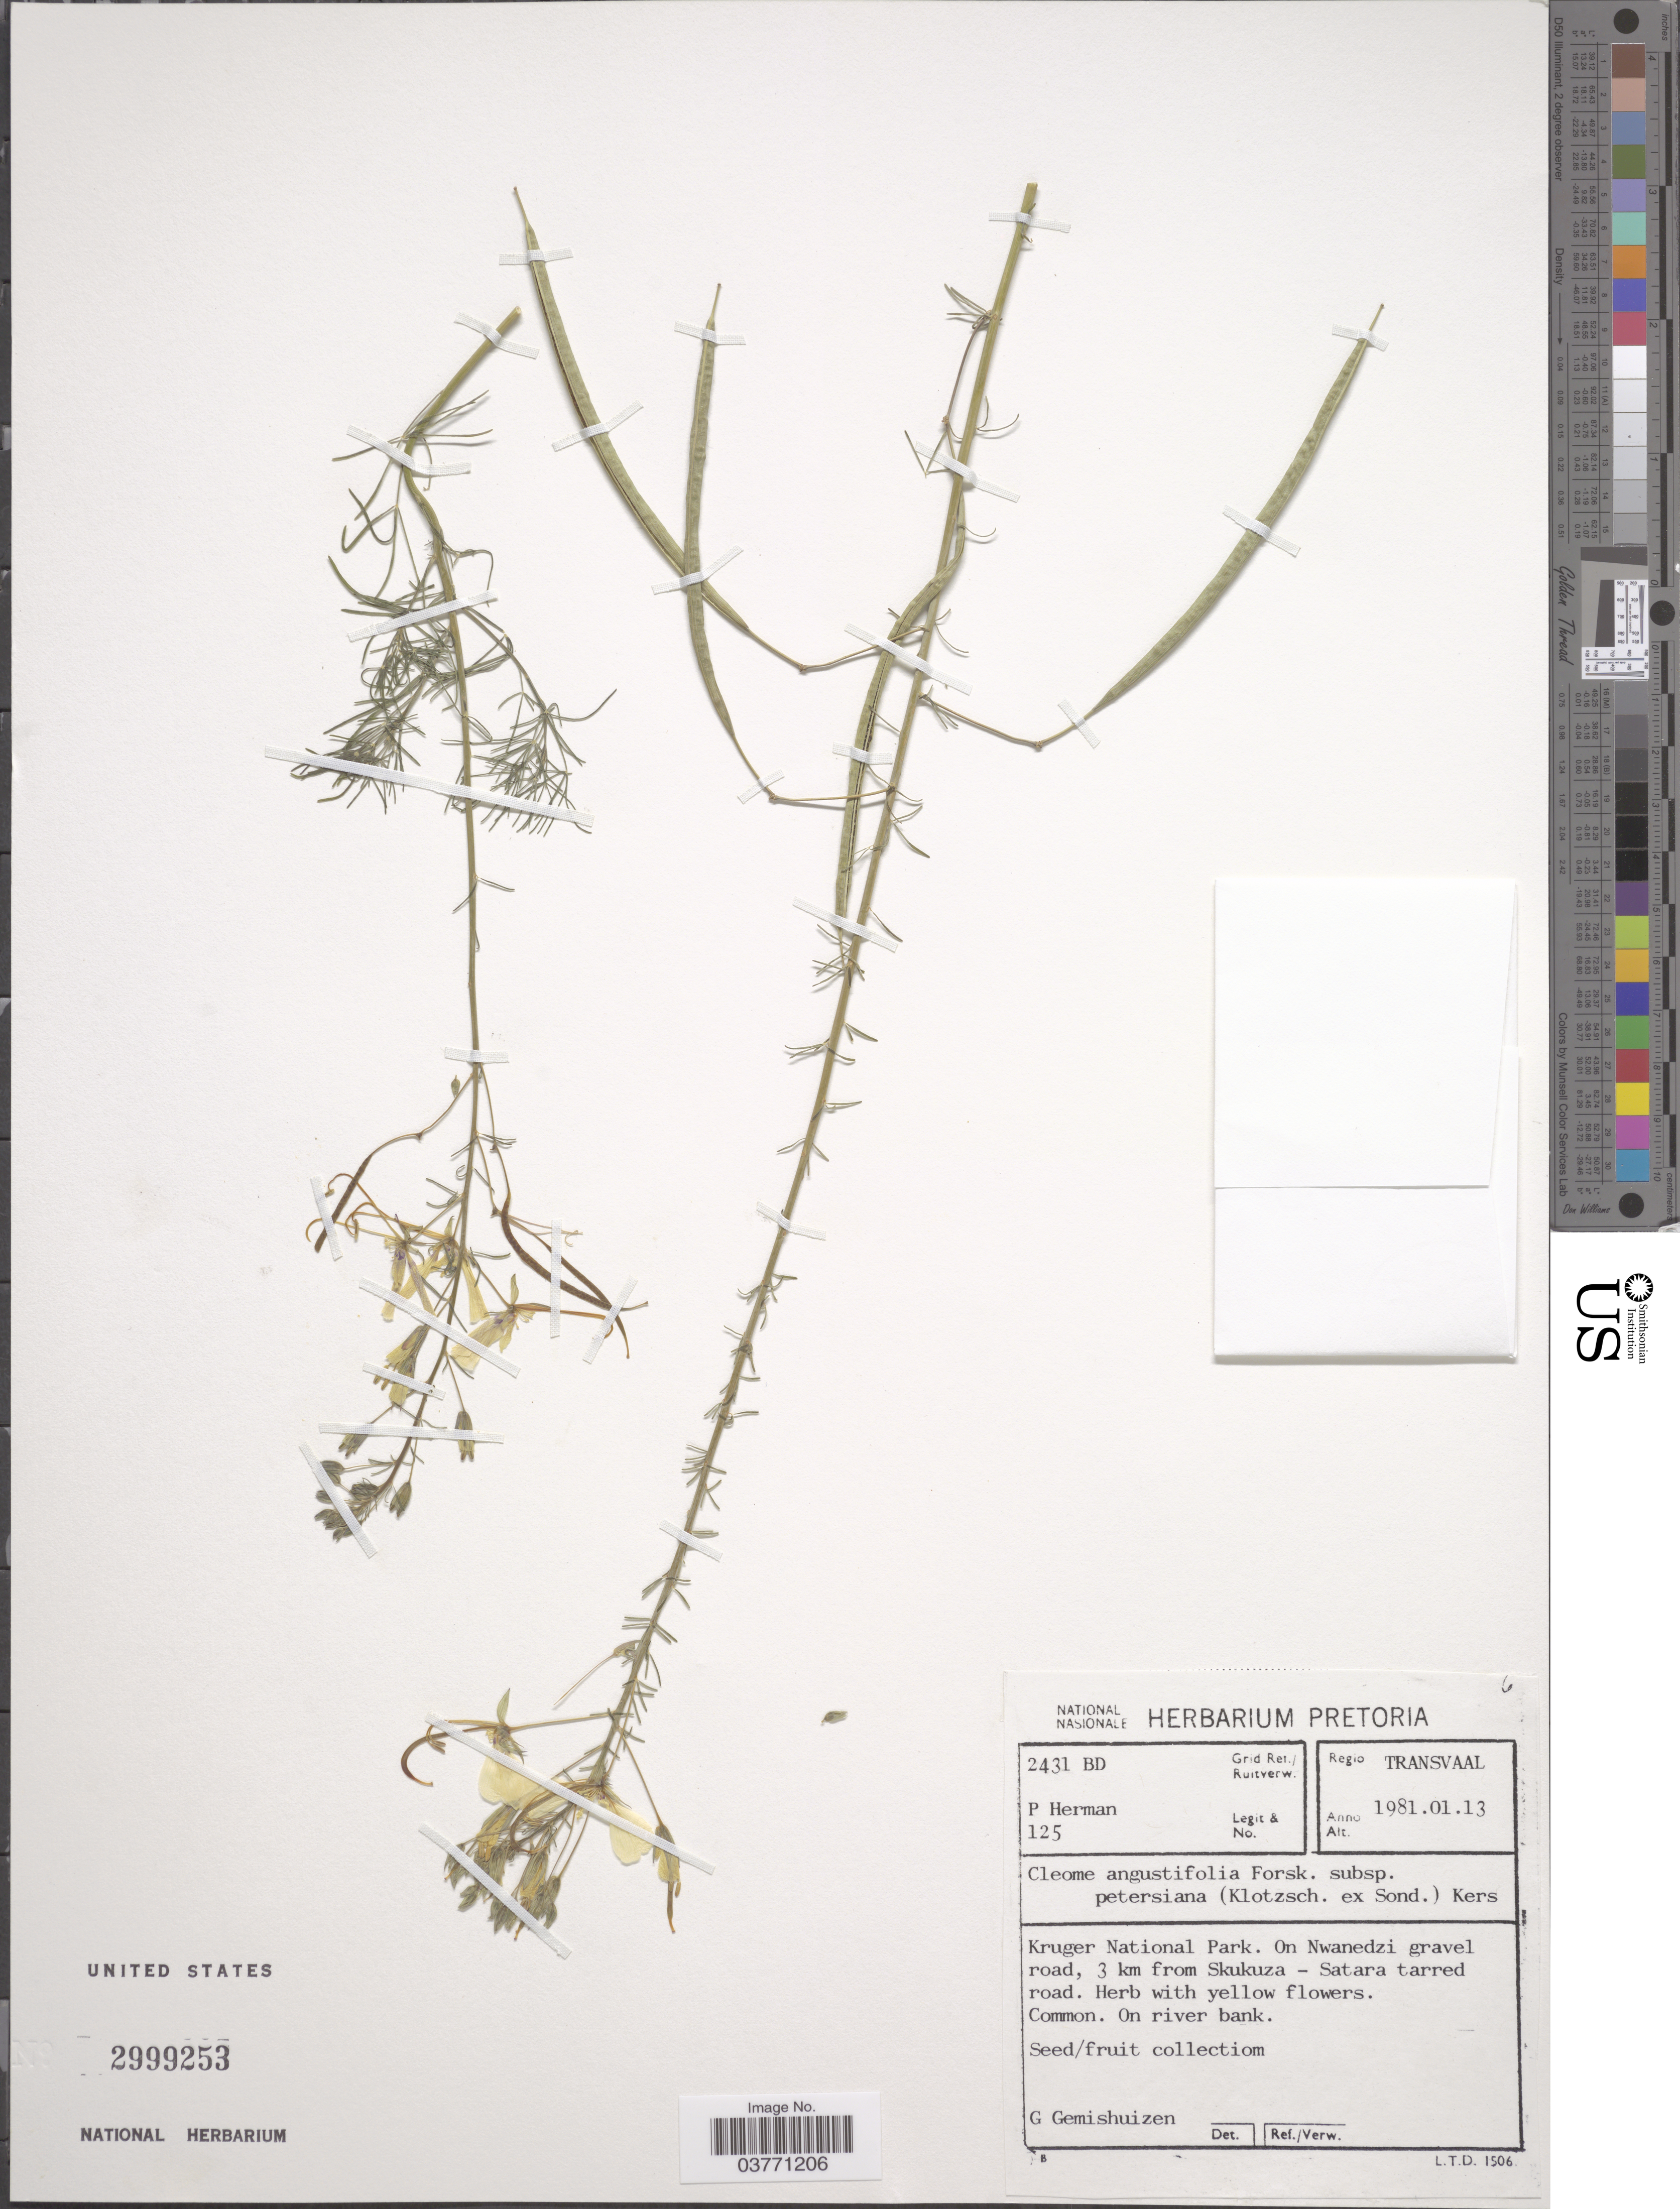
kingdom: Plantae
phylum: Tracheophyta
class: Magnoliopsida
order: Brassicales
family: Cleomaceae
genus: Coalisina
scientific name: Coalisina angustifolia var. petersiana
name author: (Klotzsch) Roalson & J.C. Hall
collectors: P. Herman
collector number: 125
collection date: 1981-01-13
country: South Africa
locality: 2431 BD Grid Ref./ Ruitverw. Regio Transvaal. Kruger National Park. On Nwanedzi gravel road, 3 km from Skukuza-Satara tarred road.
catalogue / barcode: US 2999253